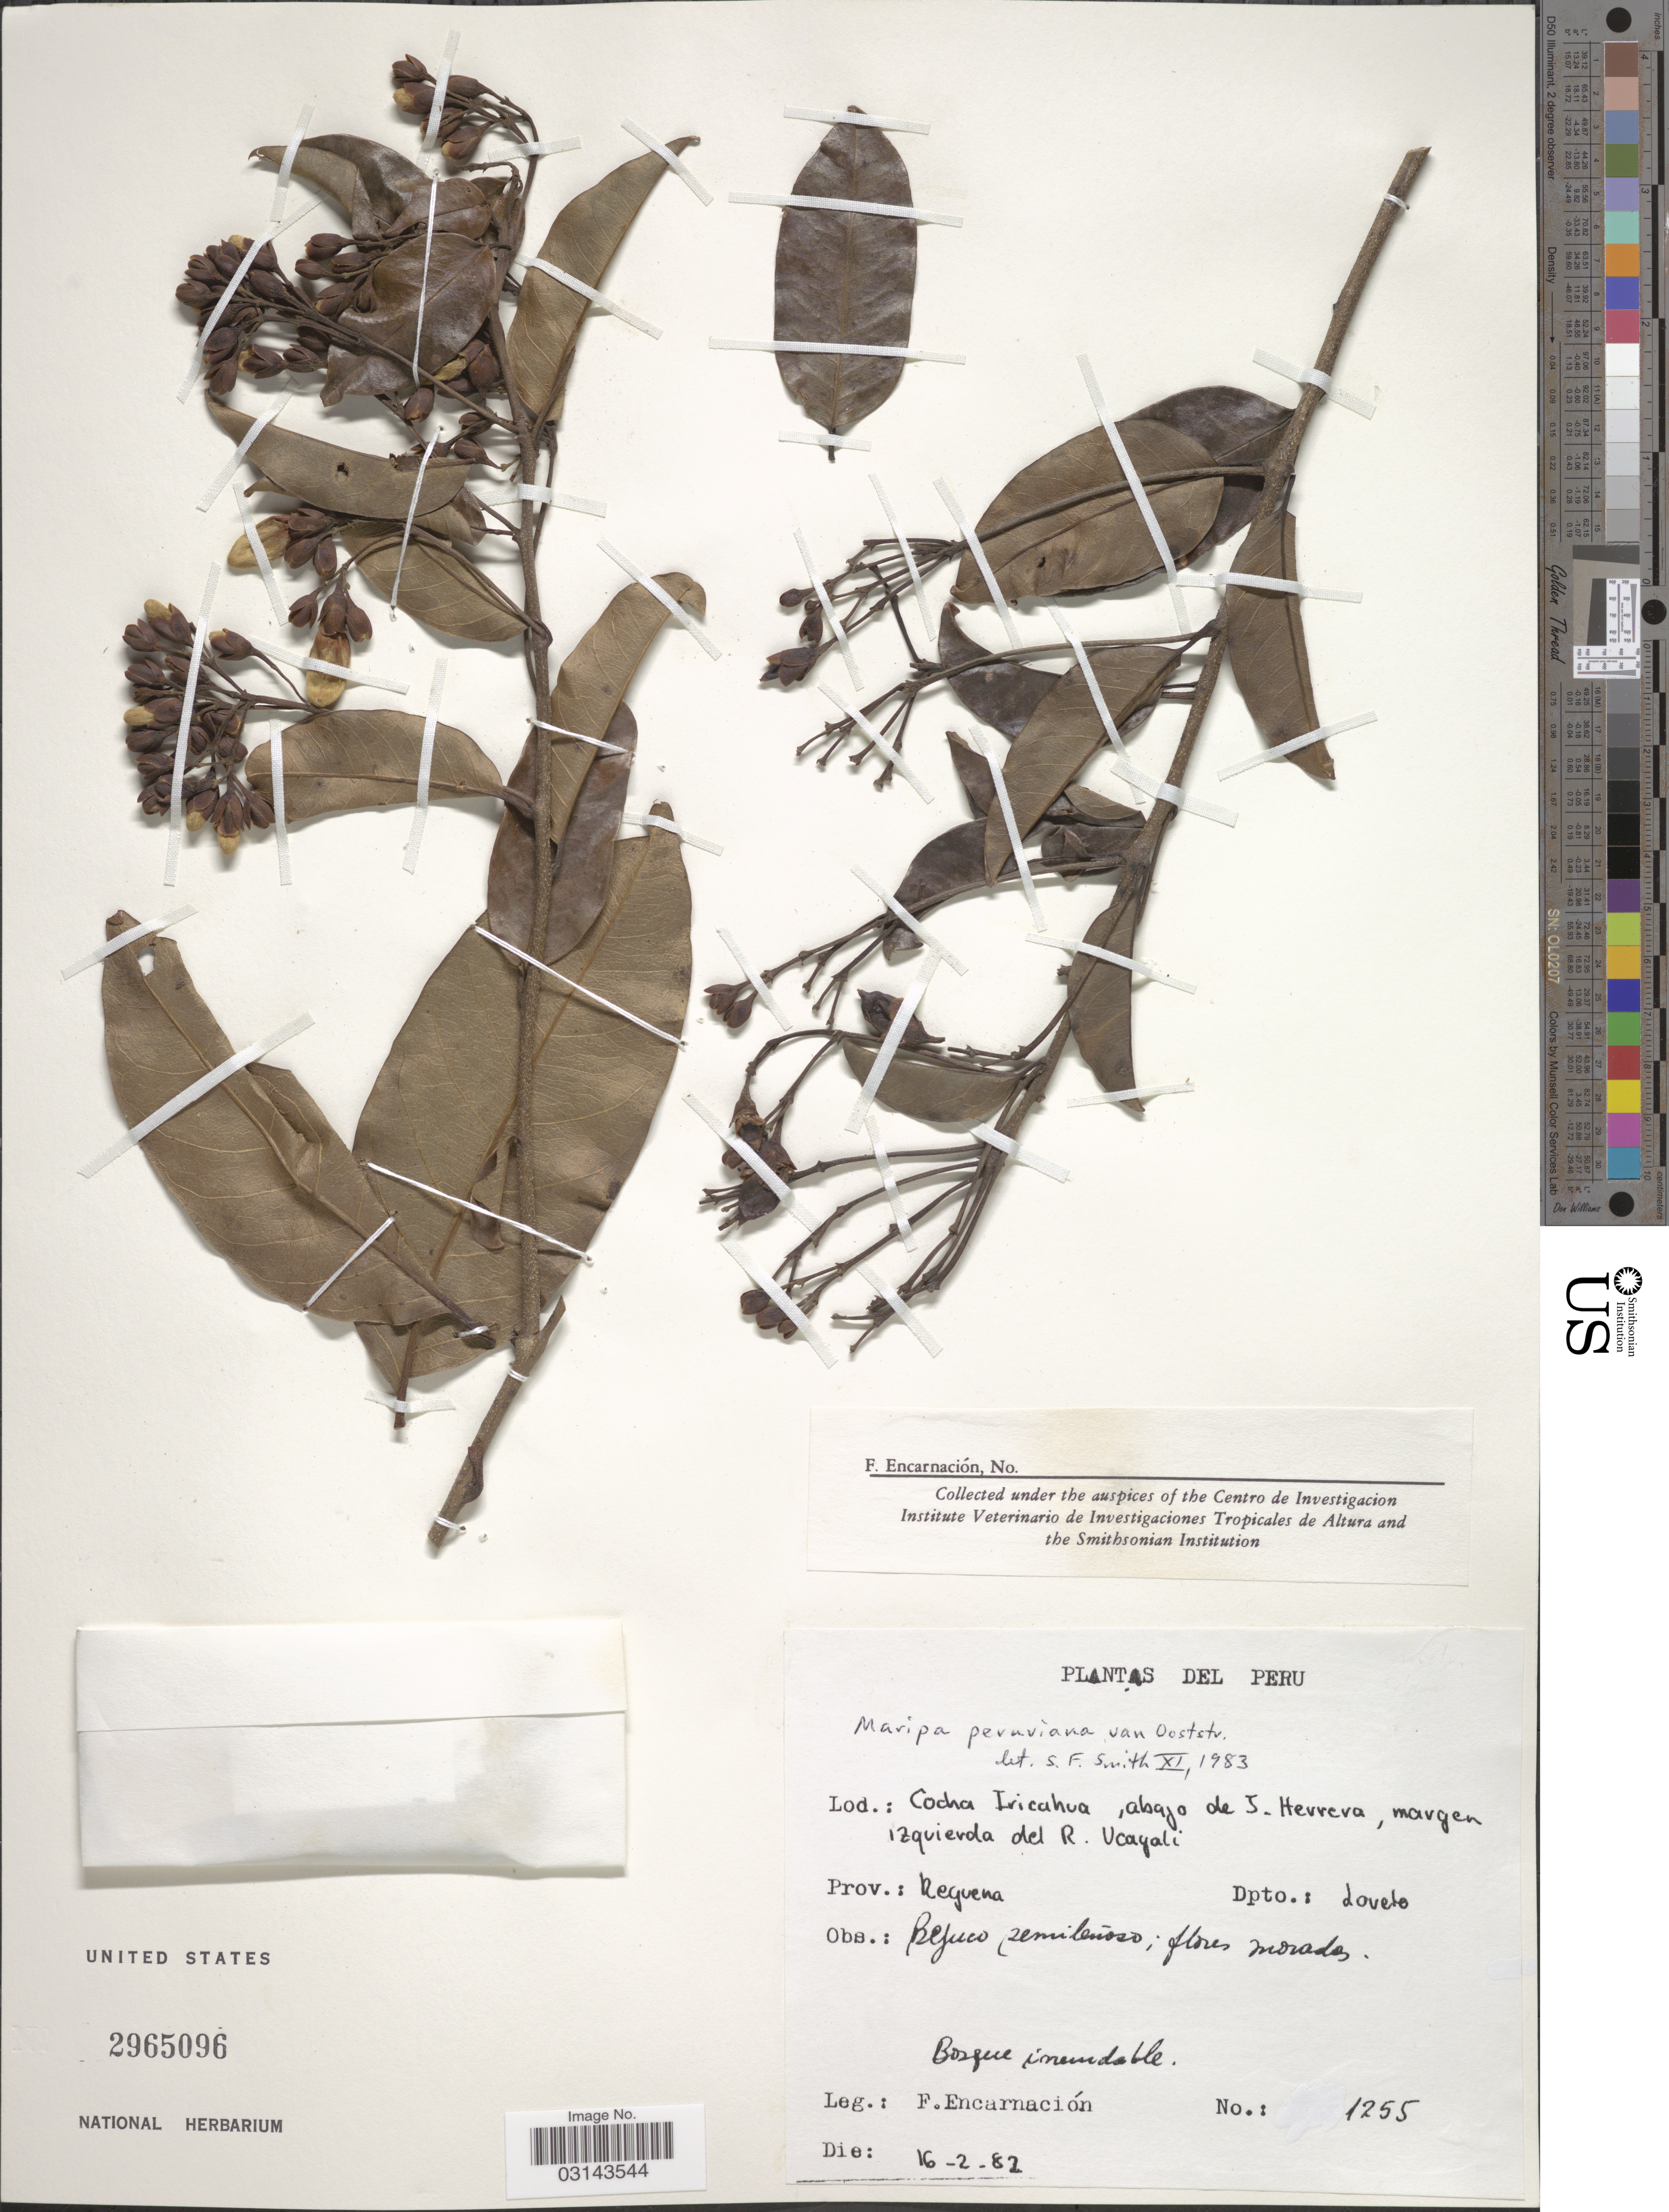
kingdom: Plantae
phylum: Tracheophyta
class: Magnoliopsida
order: Solanales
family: Convolvulaceae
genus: Maripa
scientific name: Maripa peruviana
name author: Ooststr.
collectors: F. Encarnación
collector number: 1255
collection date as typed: Transcribed d/m/y: 16/2/82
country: Peru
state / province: Loreto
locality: Cocha Iricahua, abajo de S. Herrera, margen izquierda del R. Ucayali. Prov.: Requena. Dpto.: Loreto.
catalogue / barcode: US 2965096